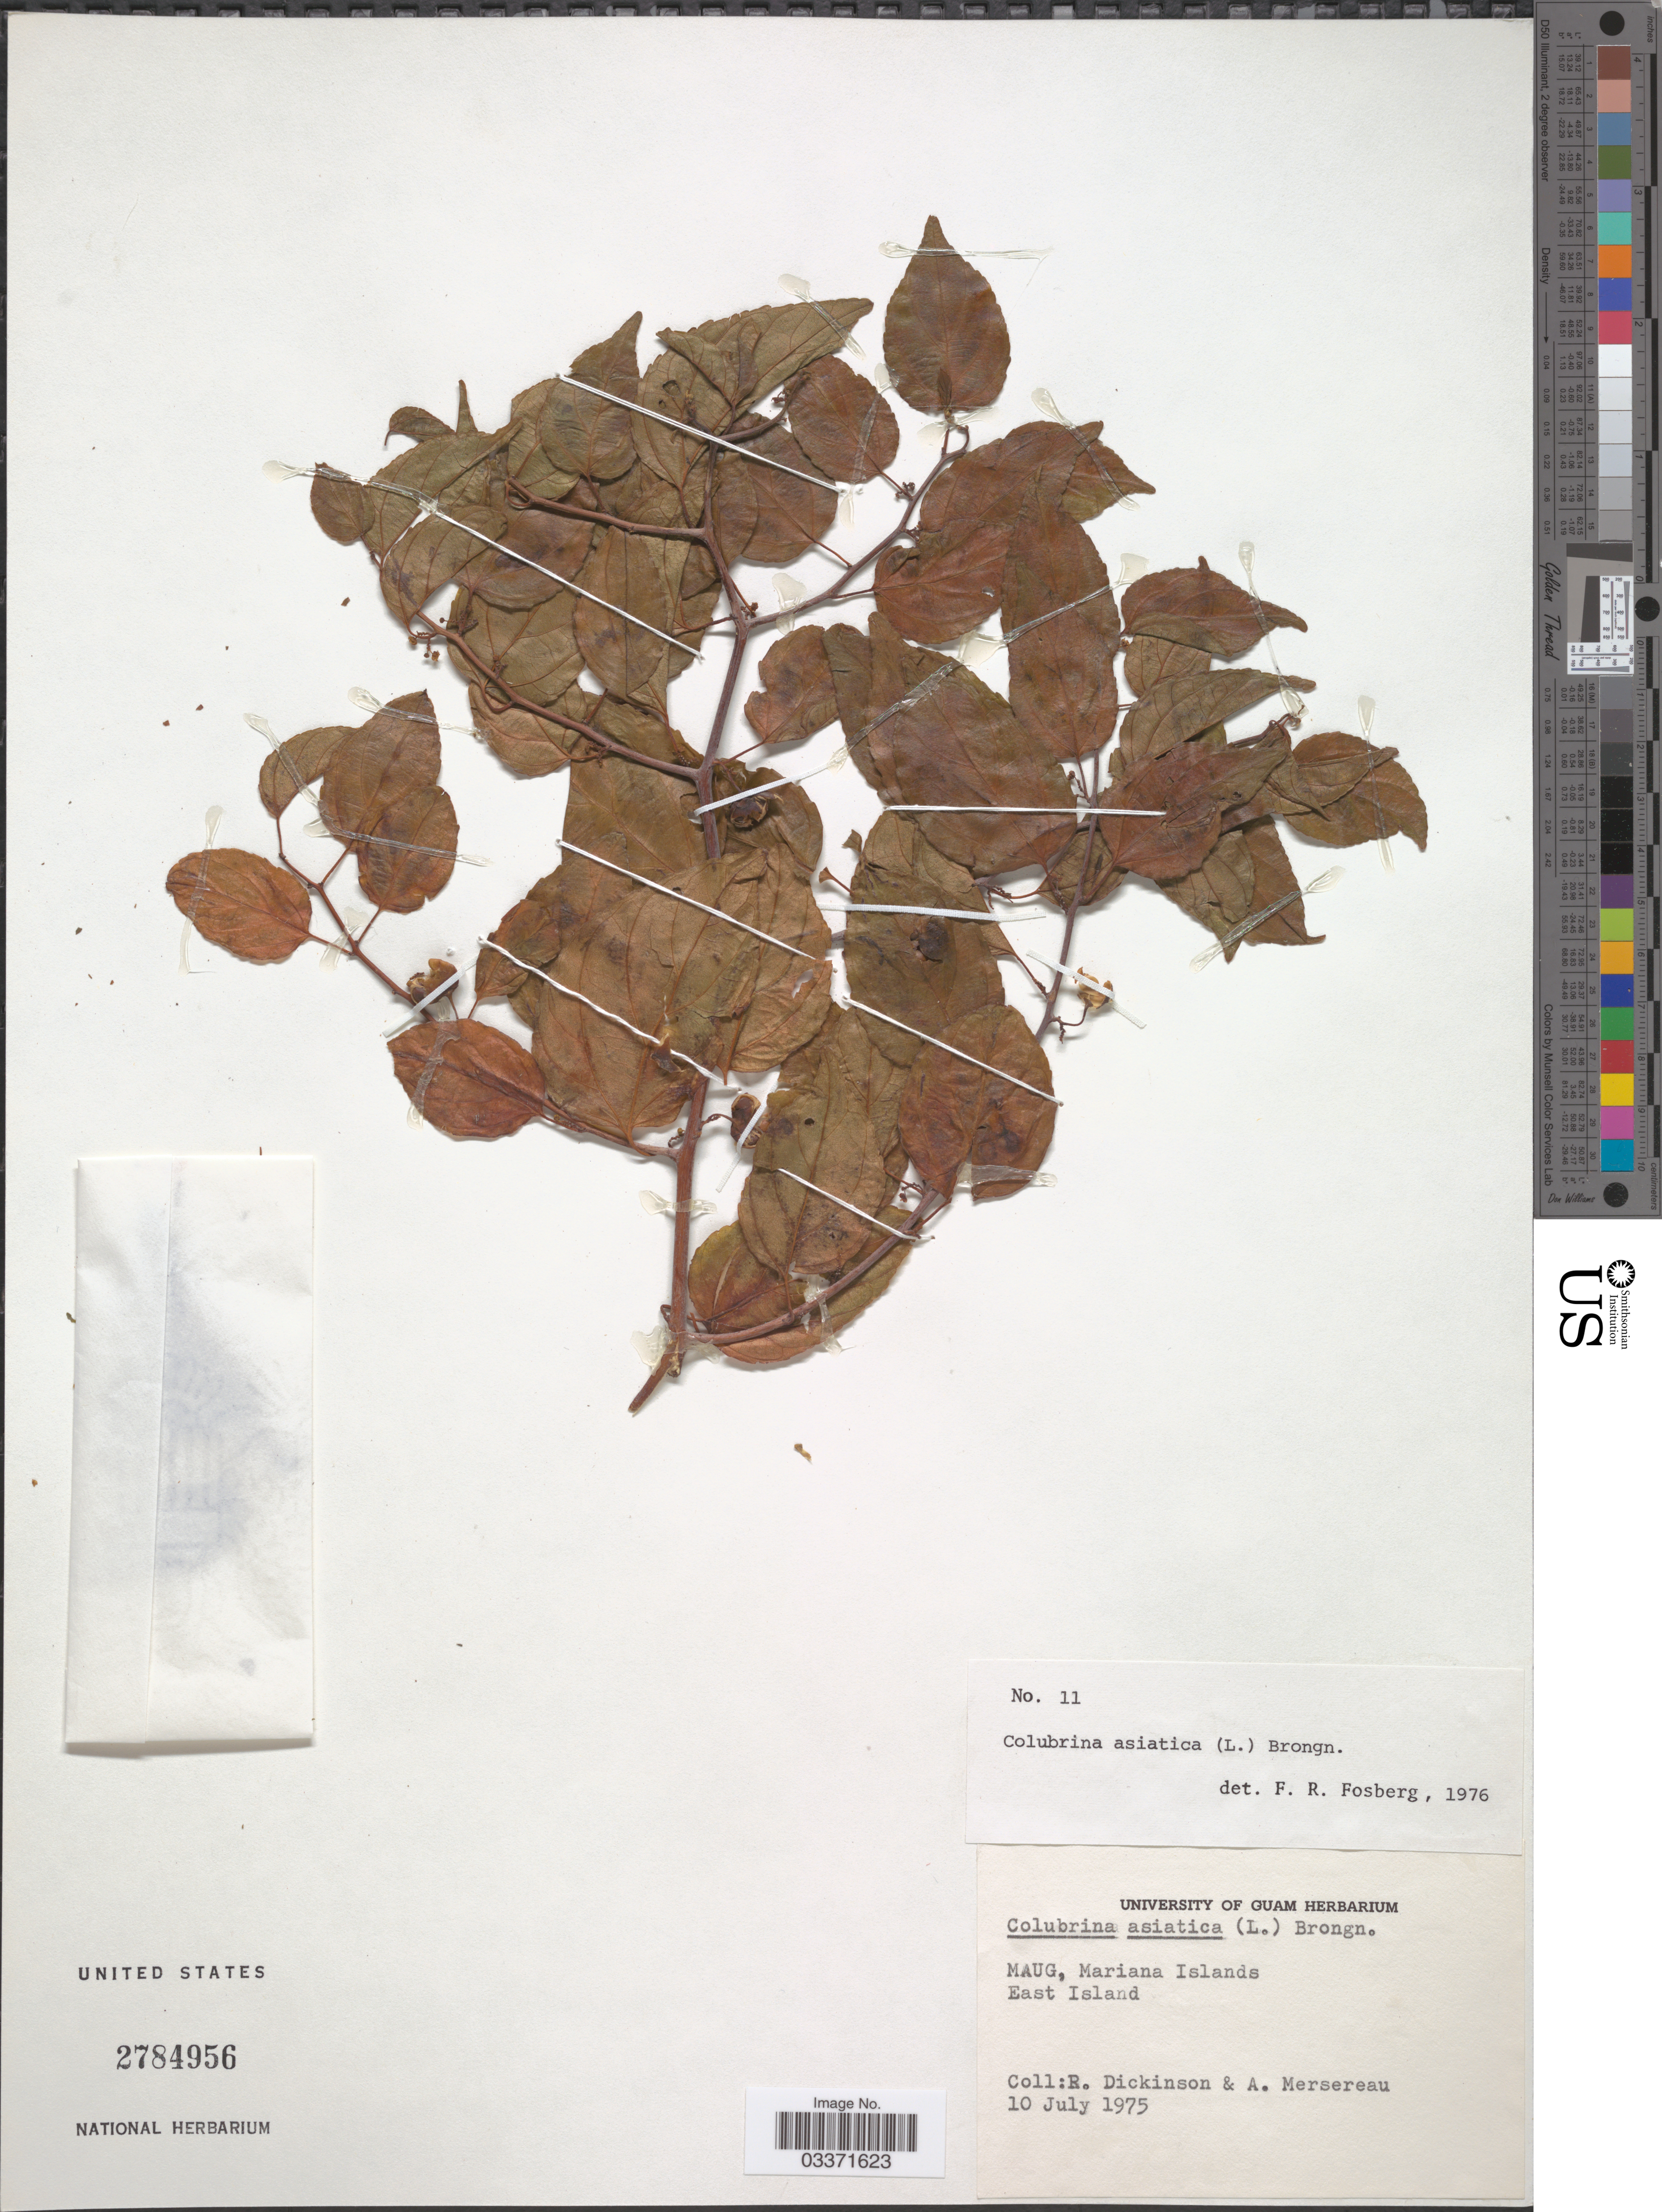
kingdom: Plantae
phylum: Tracheophyta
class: Magnoliopsida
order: Rosales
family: Rhamnaceae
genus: Colubrina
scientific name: Colubrina asiatica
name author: (L.) Brongn.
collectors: R. Dickinson & A. Mersereau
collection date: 1975-07-10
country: Northern Mariana Islands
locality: Maug, Mariana Islands, East Island.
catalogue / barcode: US 2784956